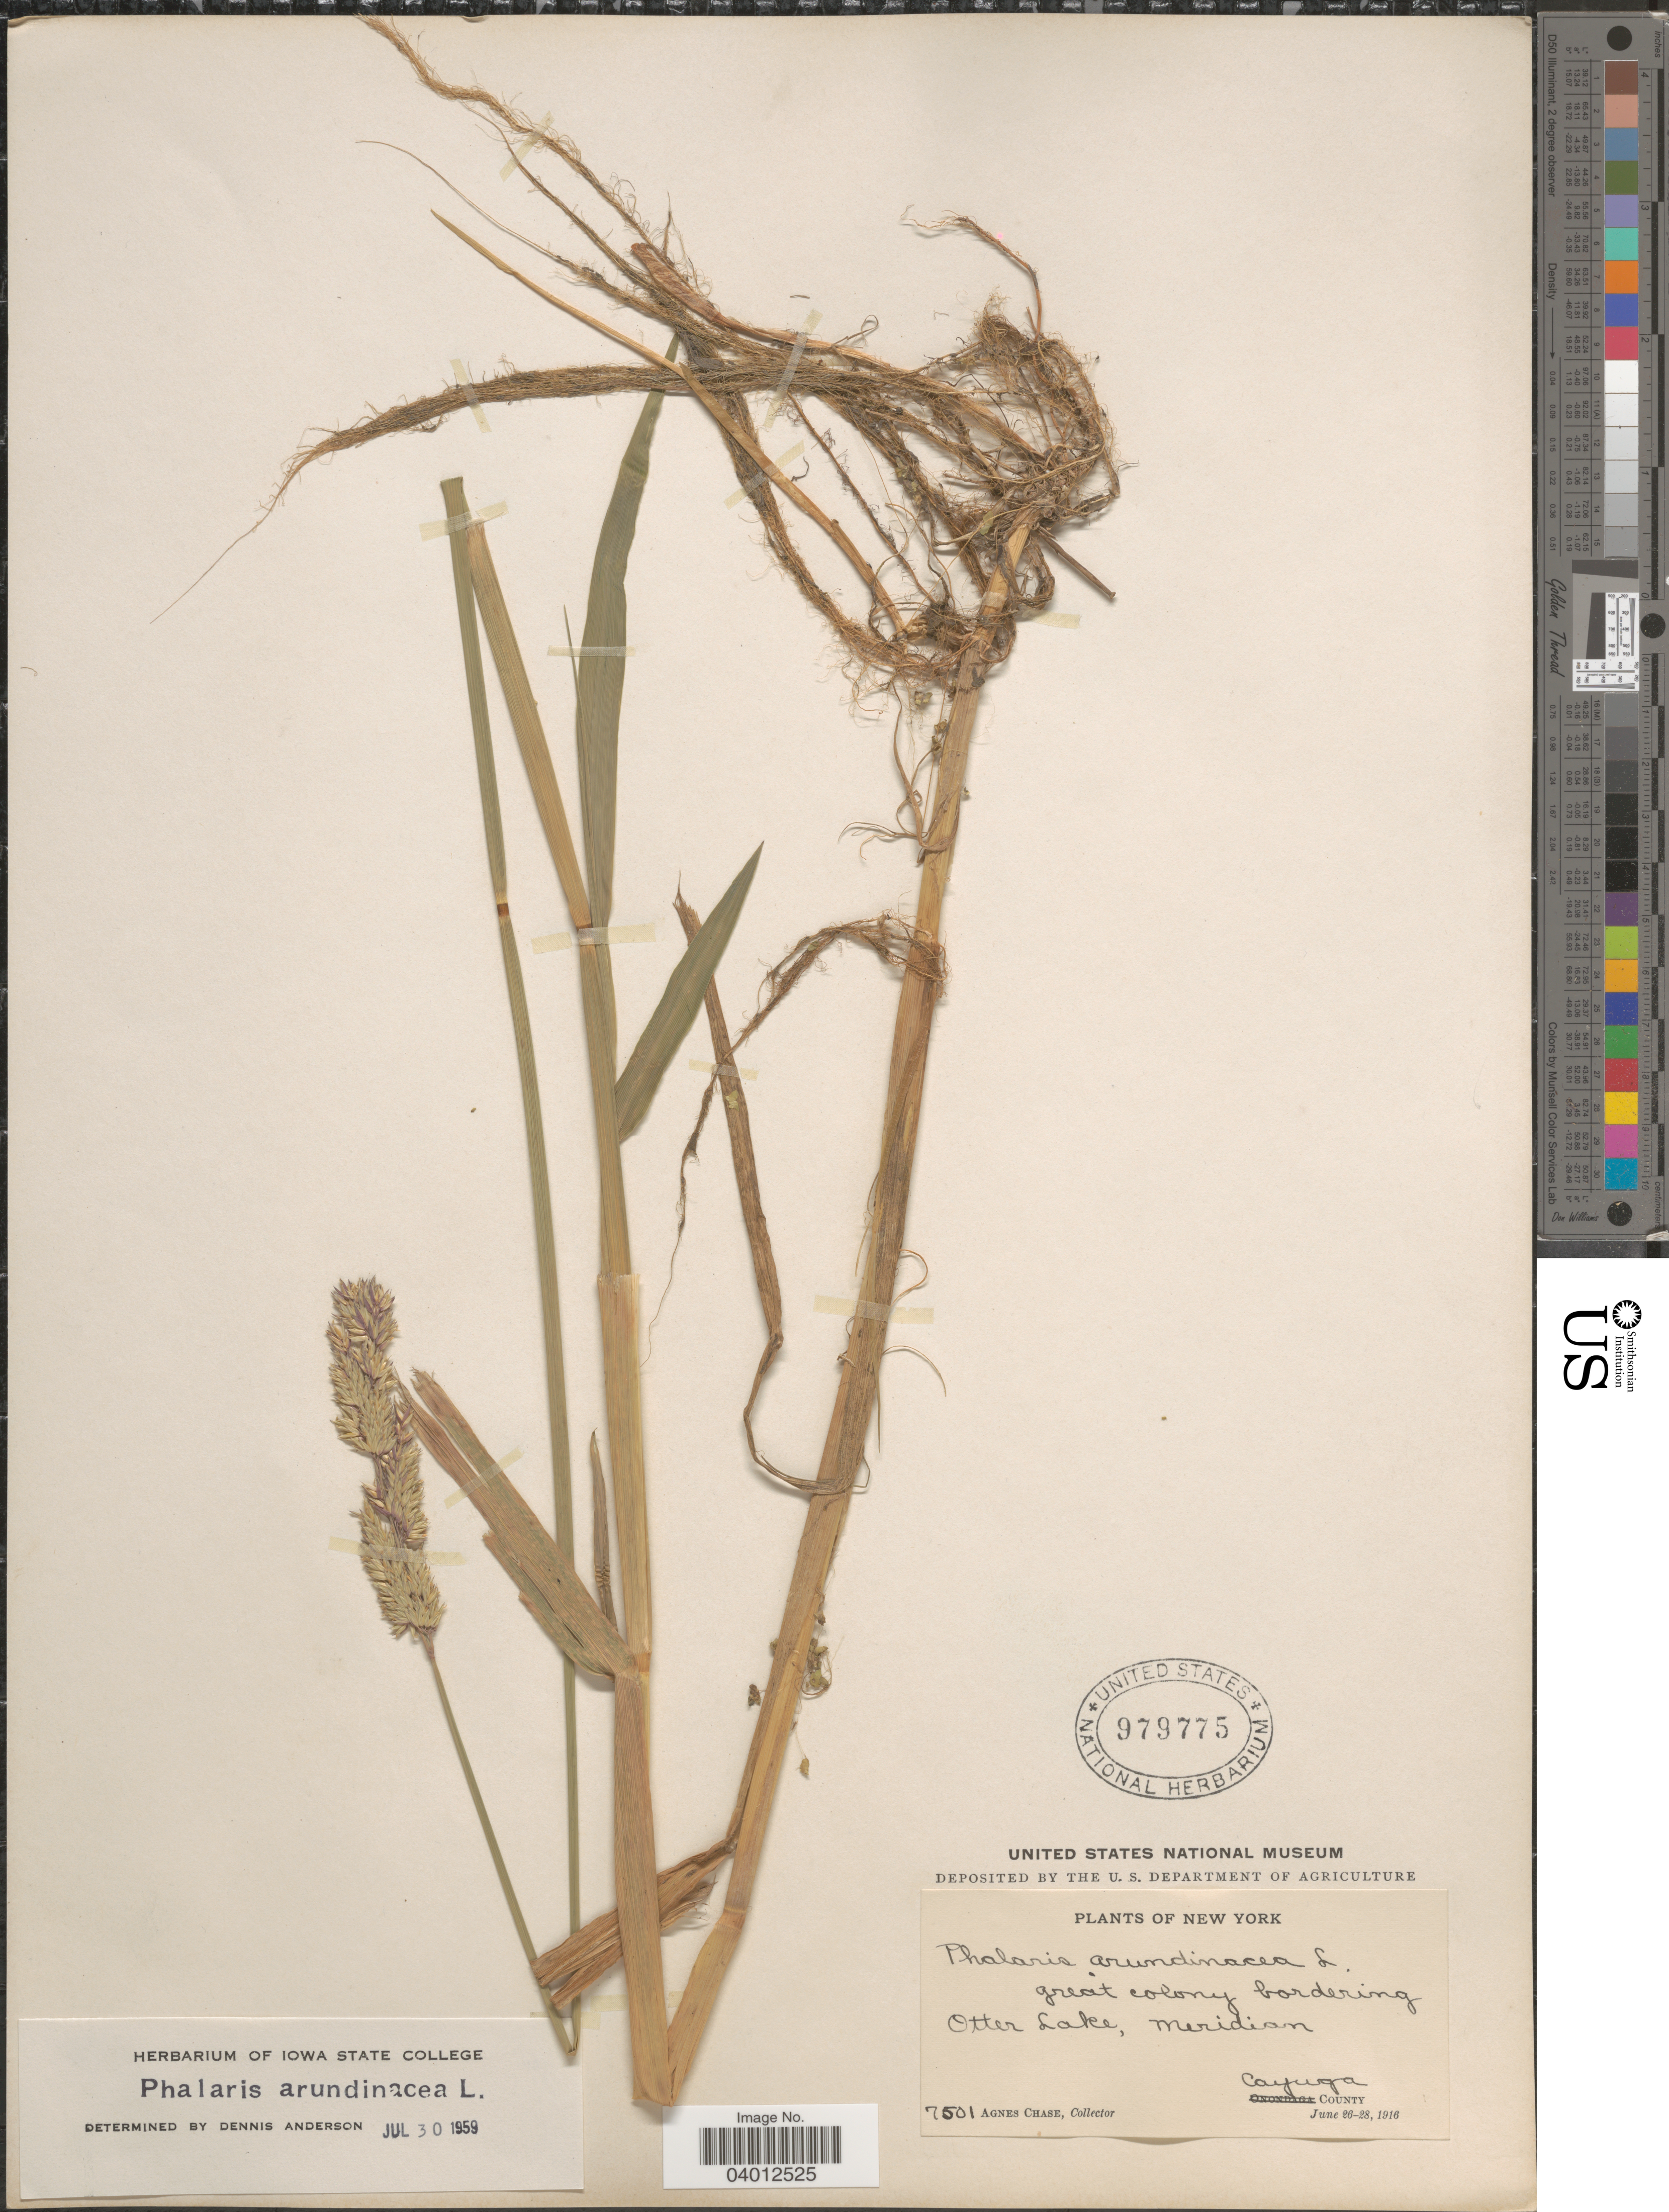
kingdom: Plantae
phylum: Tracheophyta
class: Liliopsida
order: Poales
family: Poaceae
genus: Phalaris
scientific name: Phalaris arundinacea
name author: L.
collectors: A. Chase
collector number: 7501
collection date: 1916-06-26/1916-06-28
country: United States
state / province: New York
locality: Great colony bordering Otter lake, Meridian. Cayuga County.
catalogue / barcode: US 979775